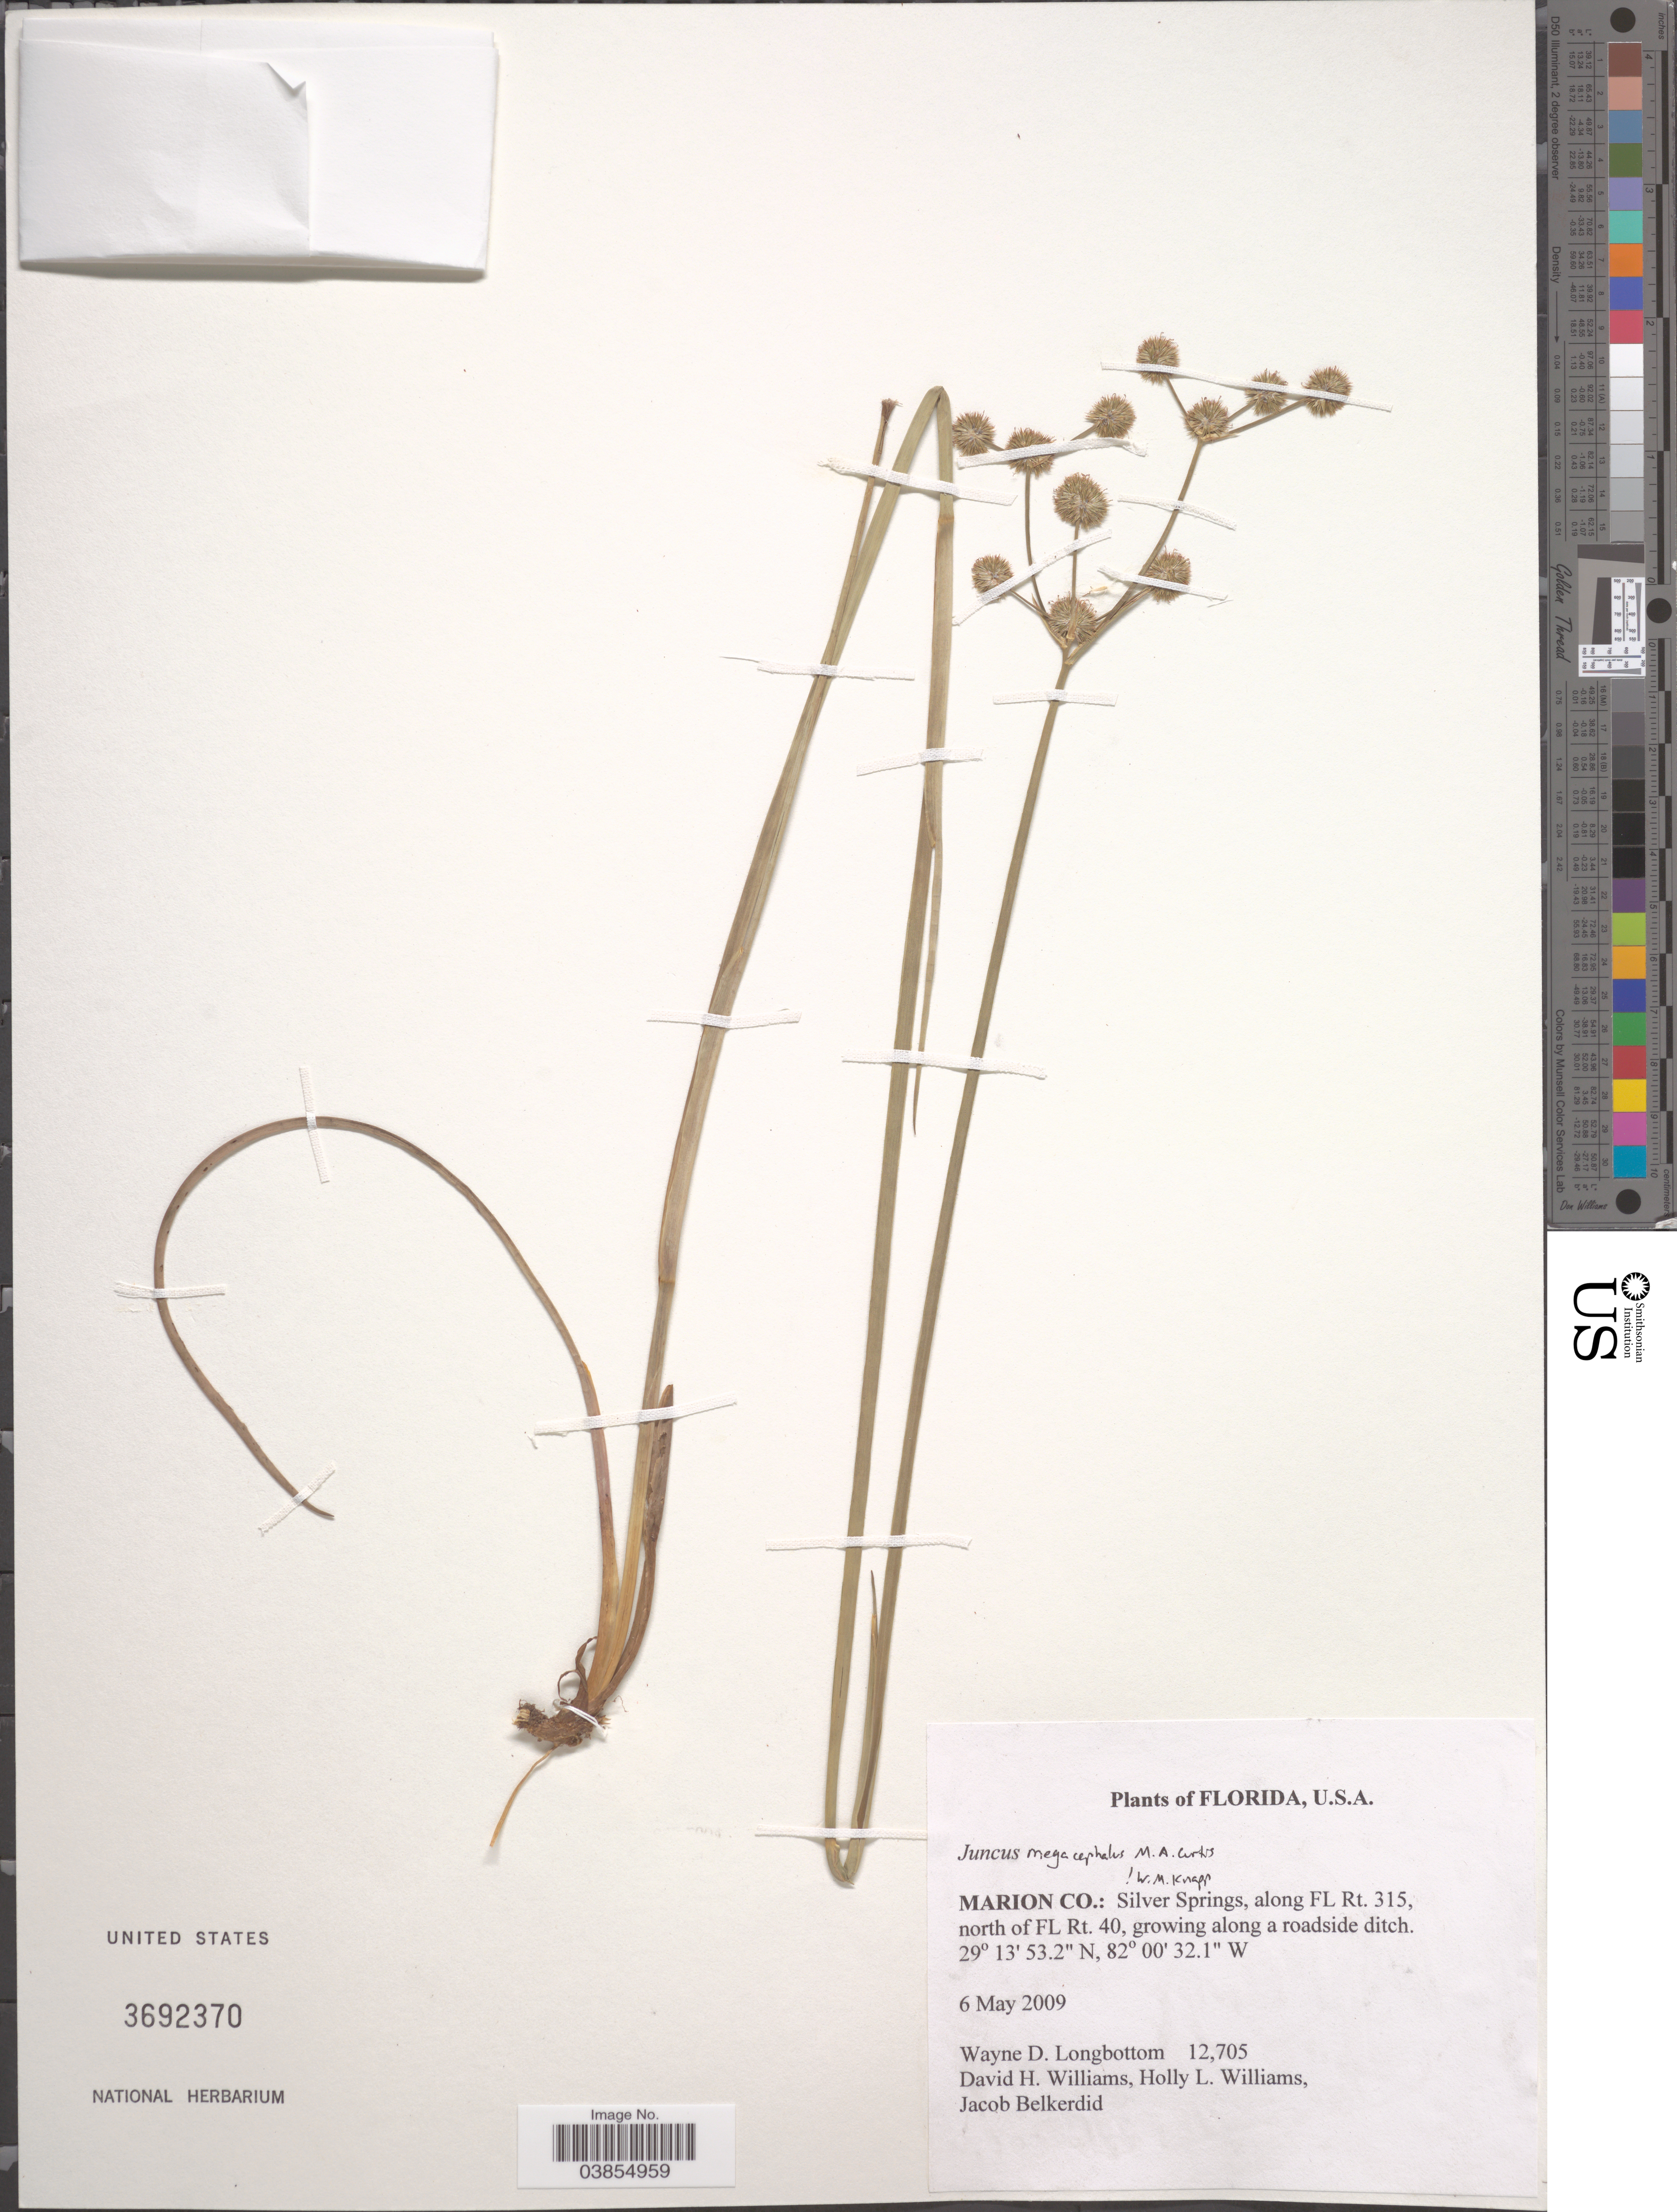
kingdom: Plantae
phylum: Tracheophyta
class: Liliopsida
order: Poales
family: Juncaceae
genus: Juncus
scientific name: Juncus megacephalus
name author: M.A. Curtis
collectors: W. D. Longbottom, D. H. Williams, H. Williams & J. Belkerdid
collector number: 12705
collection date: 2009-05-06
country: United States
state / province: Florida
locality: Marion Co.: Silver Springs, along FL Rt. 315, north of FL Rt. 40, along a roadside ditch.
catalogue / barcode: US 3692370